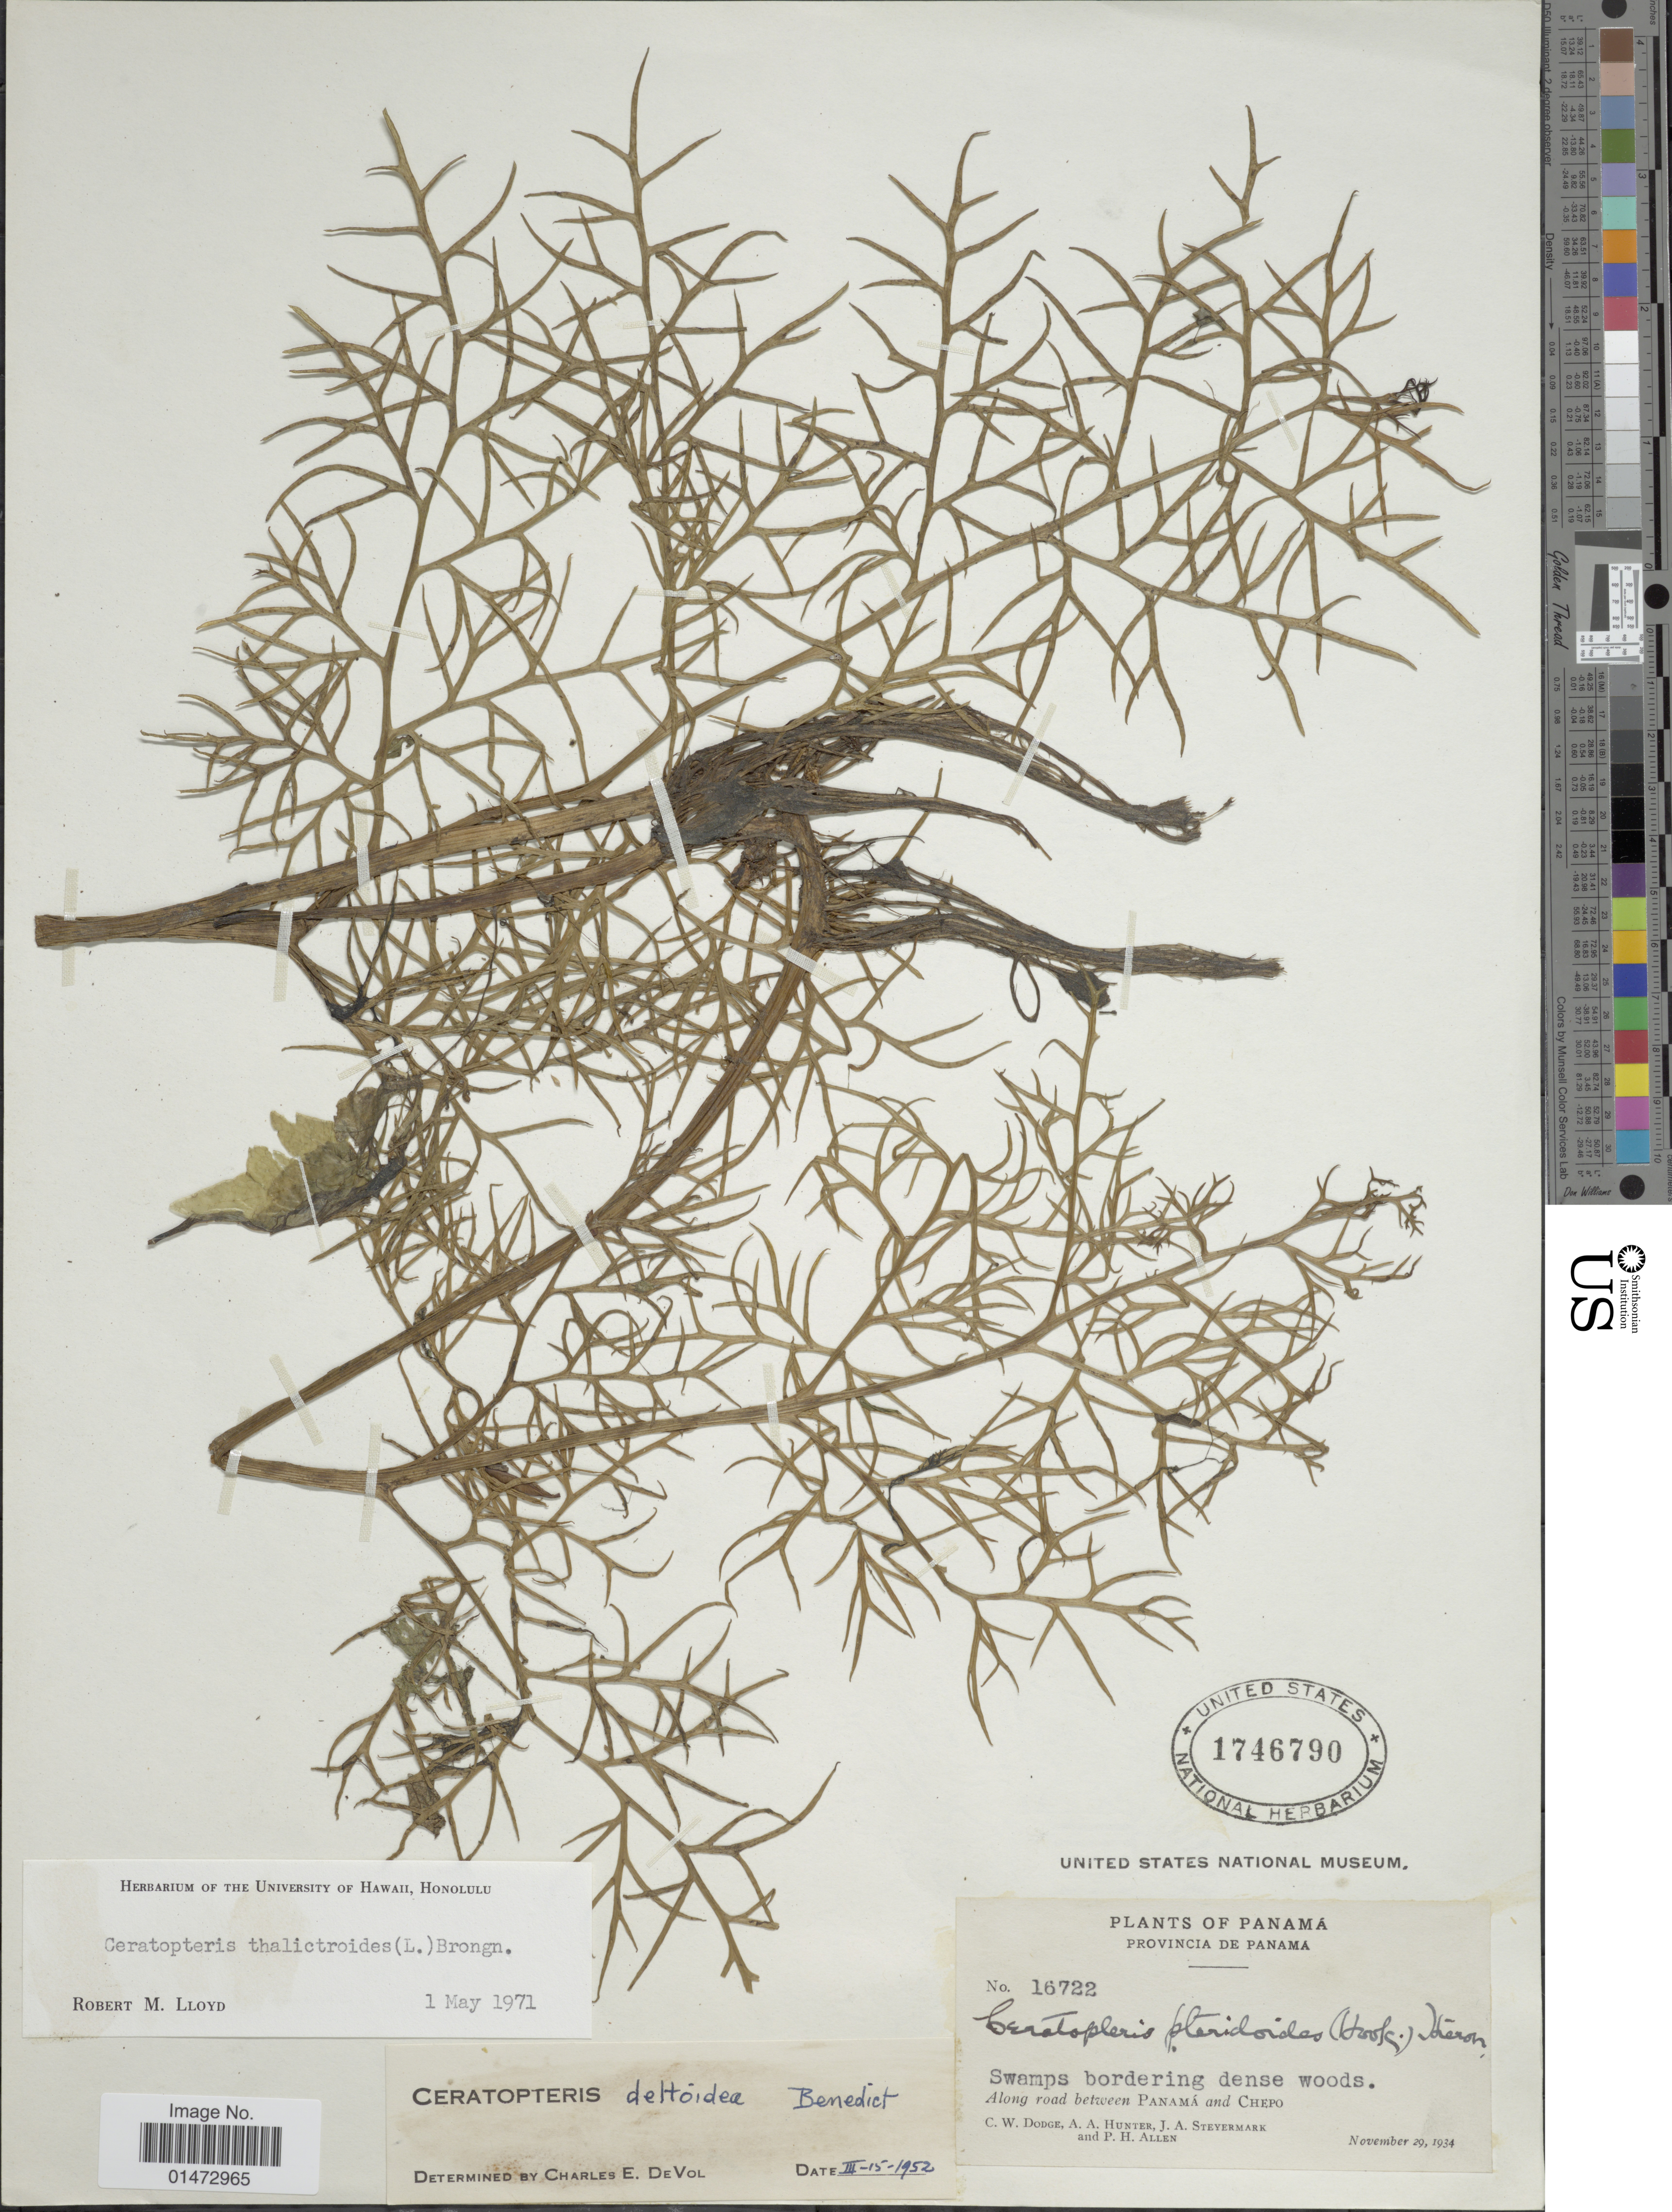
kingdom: Plantae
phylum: Tracheophyta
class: Polypodiopsida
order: Polypodiales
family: Pteridaceae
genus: Ceratopteris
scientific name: Ceratopteris thalictroides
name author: (L.) Brongn.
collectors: C. Dodge, A. Hunter, J. Steyermark & P. H. Allen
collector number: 16722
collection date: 1934-11-29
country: Panama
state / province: Panamá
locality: Along road between Panamá and Chepo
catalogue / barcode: US 1746790